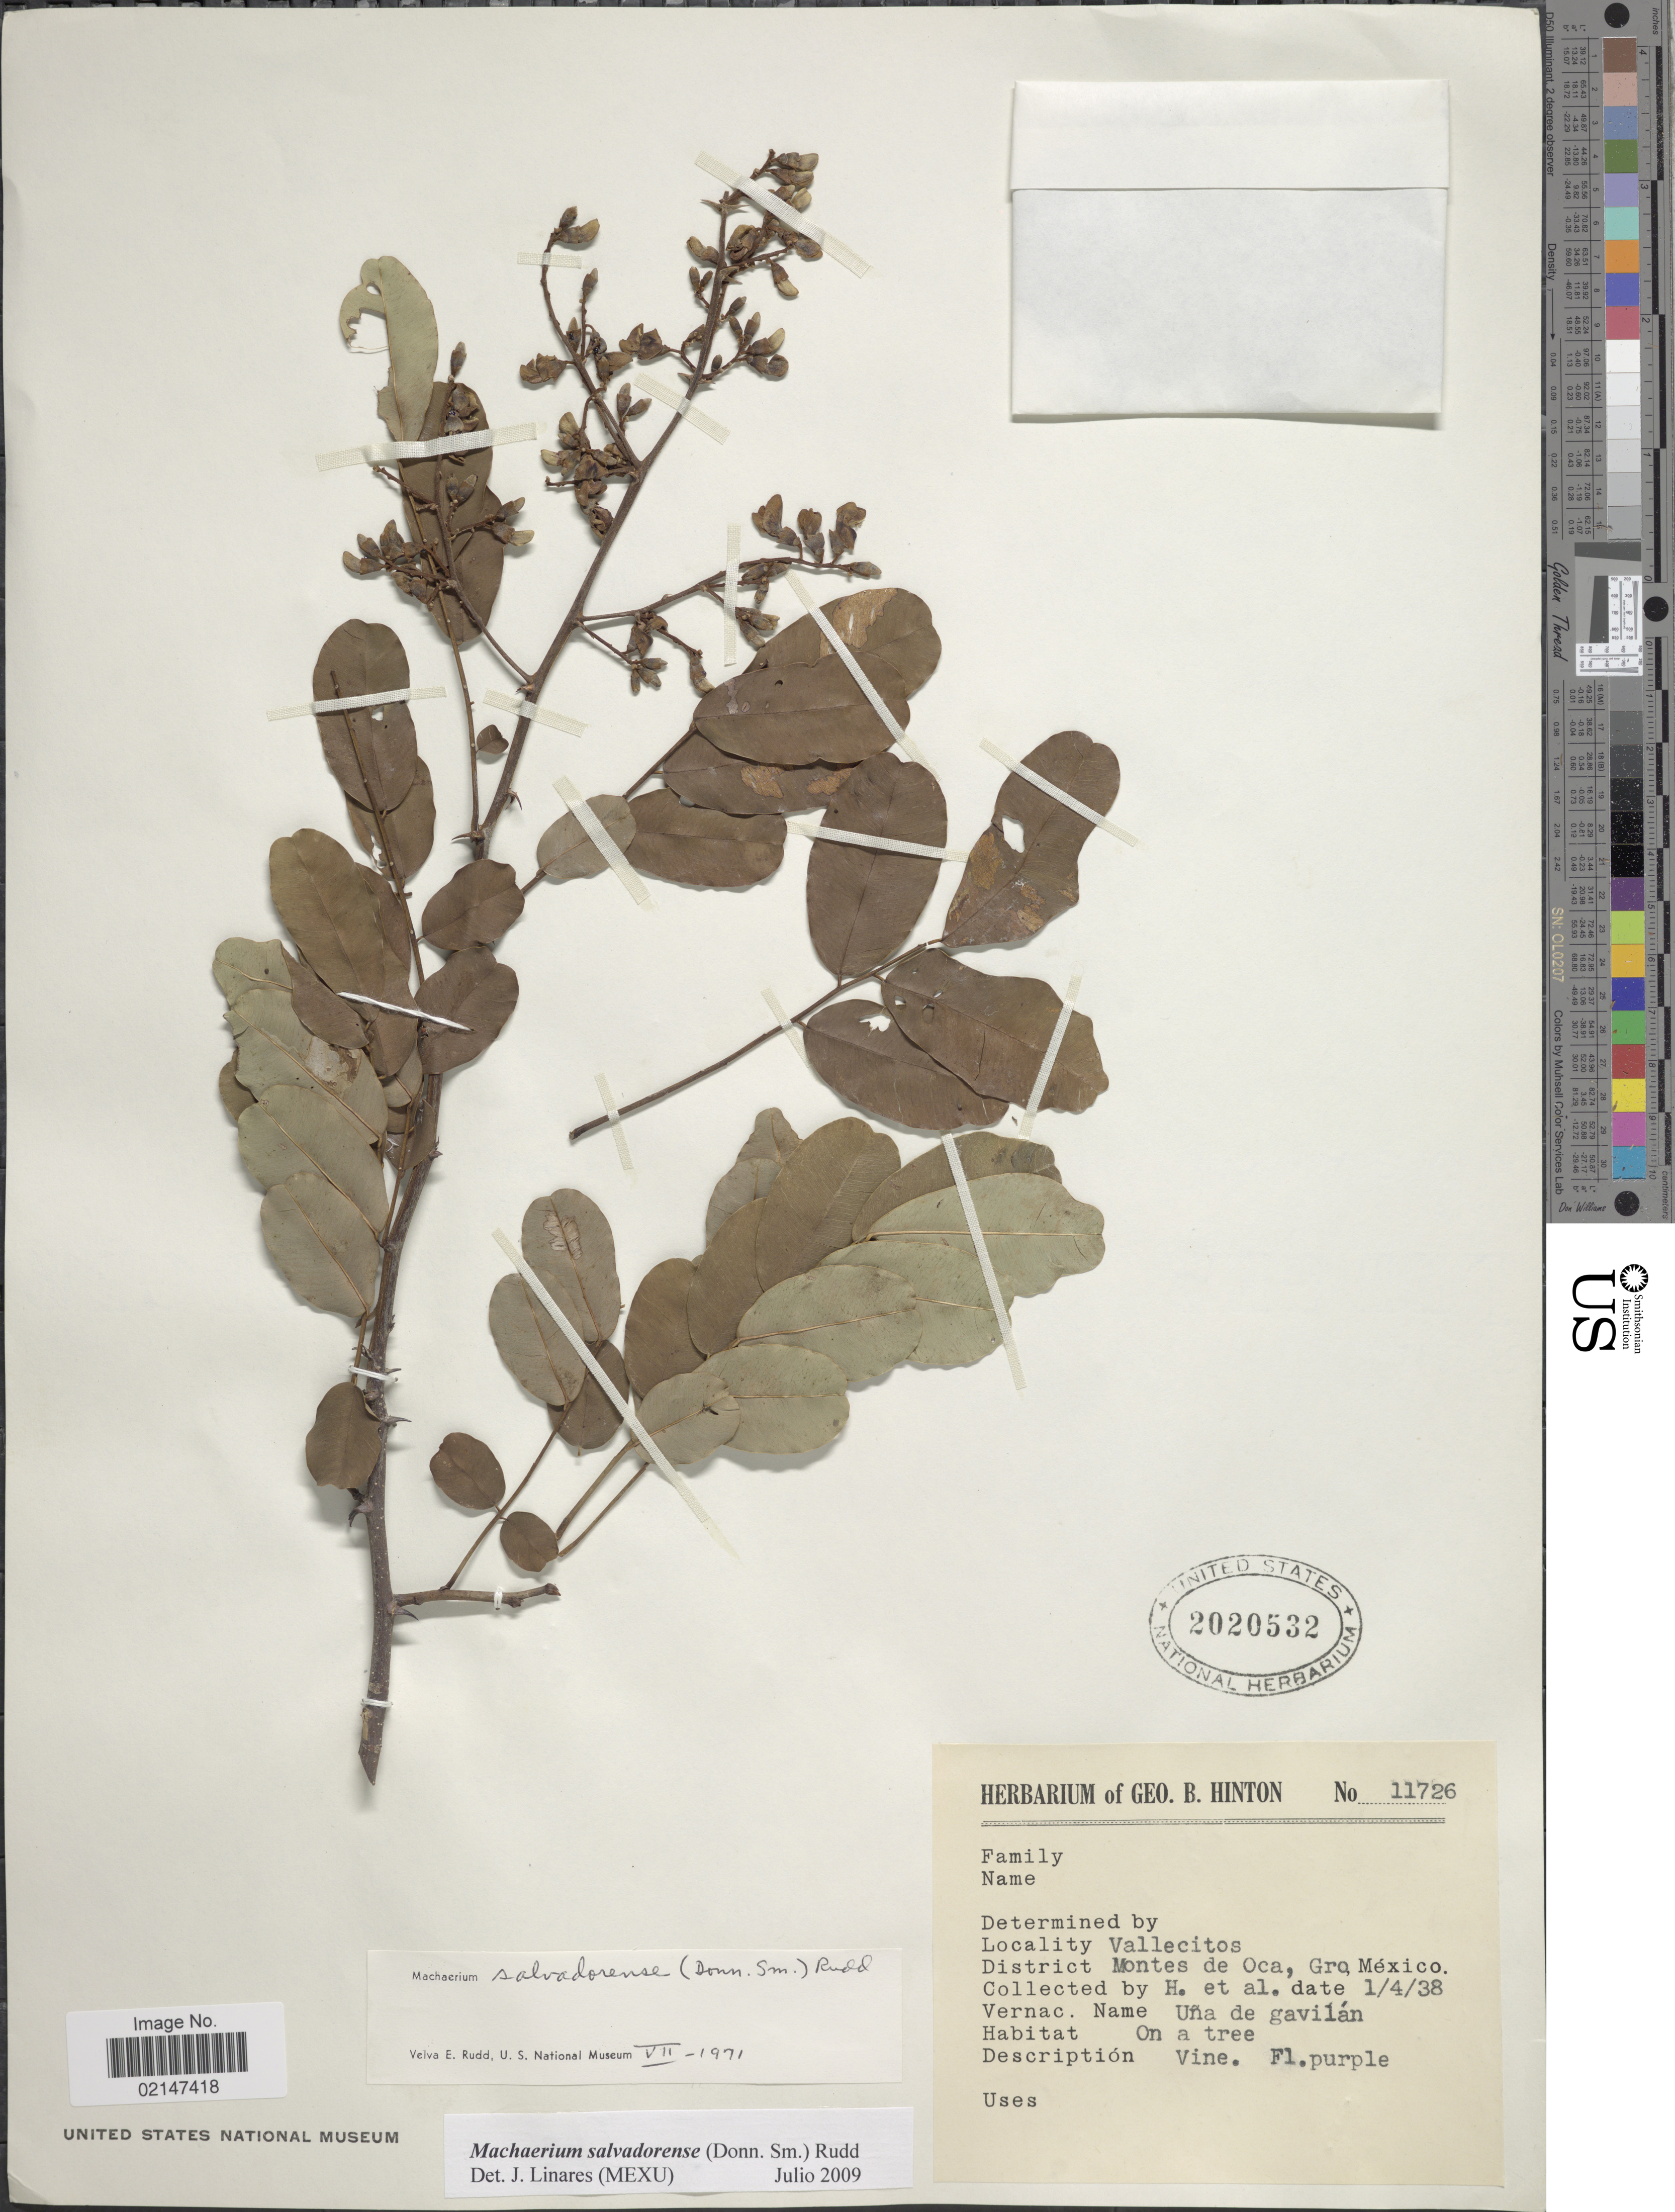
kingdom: Plantae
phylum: Tracheophyta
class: Magnoliopsida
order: Fabales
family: Fabaceae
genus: Machaerium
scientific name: Machaerium salvadorense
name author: (Donn. Sm.) Rudd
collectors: G. B. Hinton & et al.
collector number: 11726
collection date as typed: Transcribed d/m/y: 4/1/38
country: Mexico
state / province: Guerrero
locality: Vallecitos, Montes de Oca, Gro. Mexico.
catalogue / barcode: US 2020532